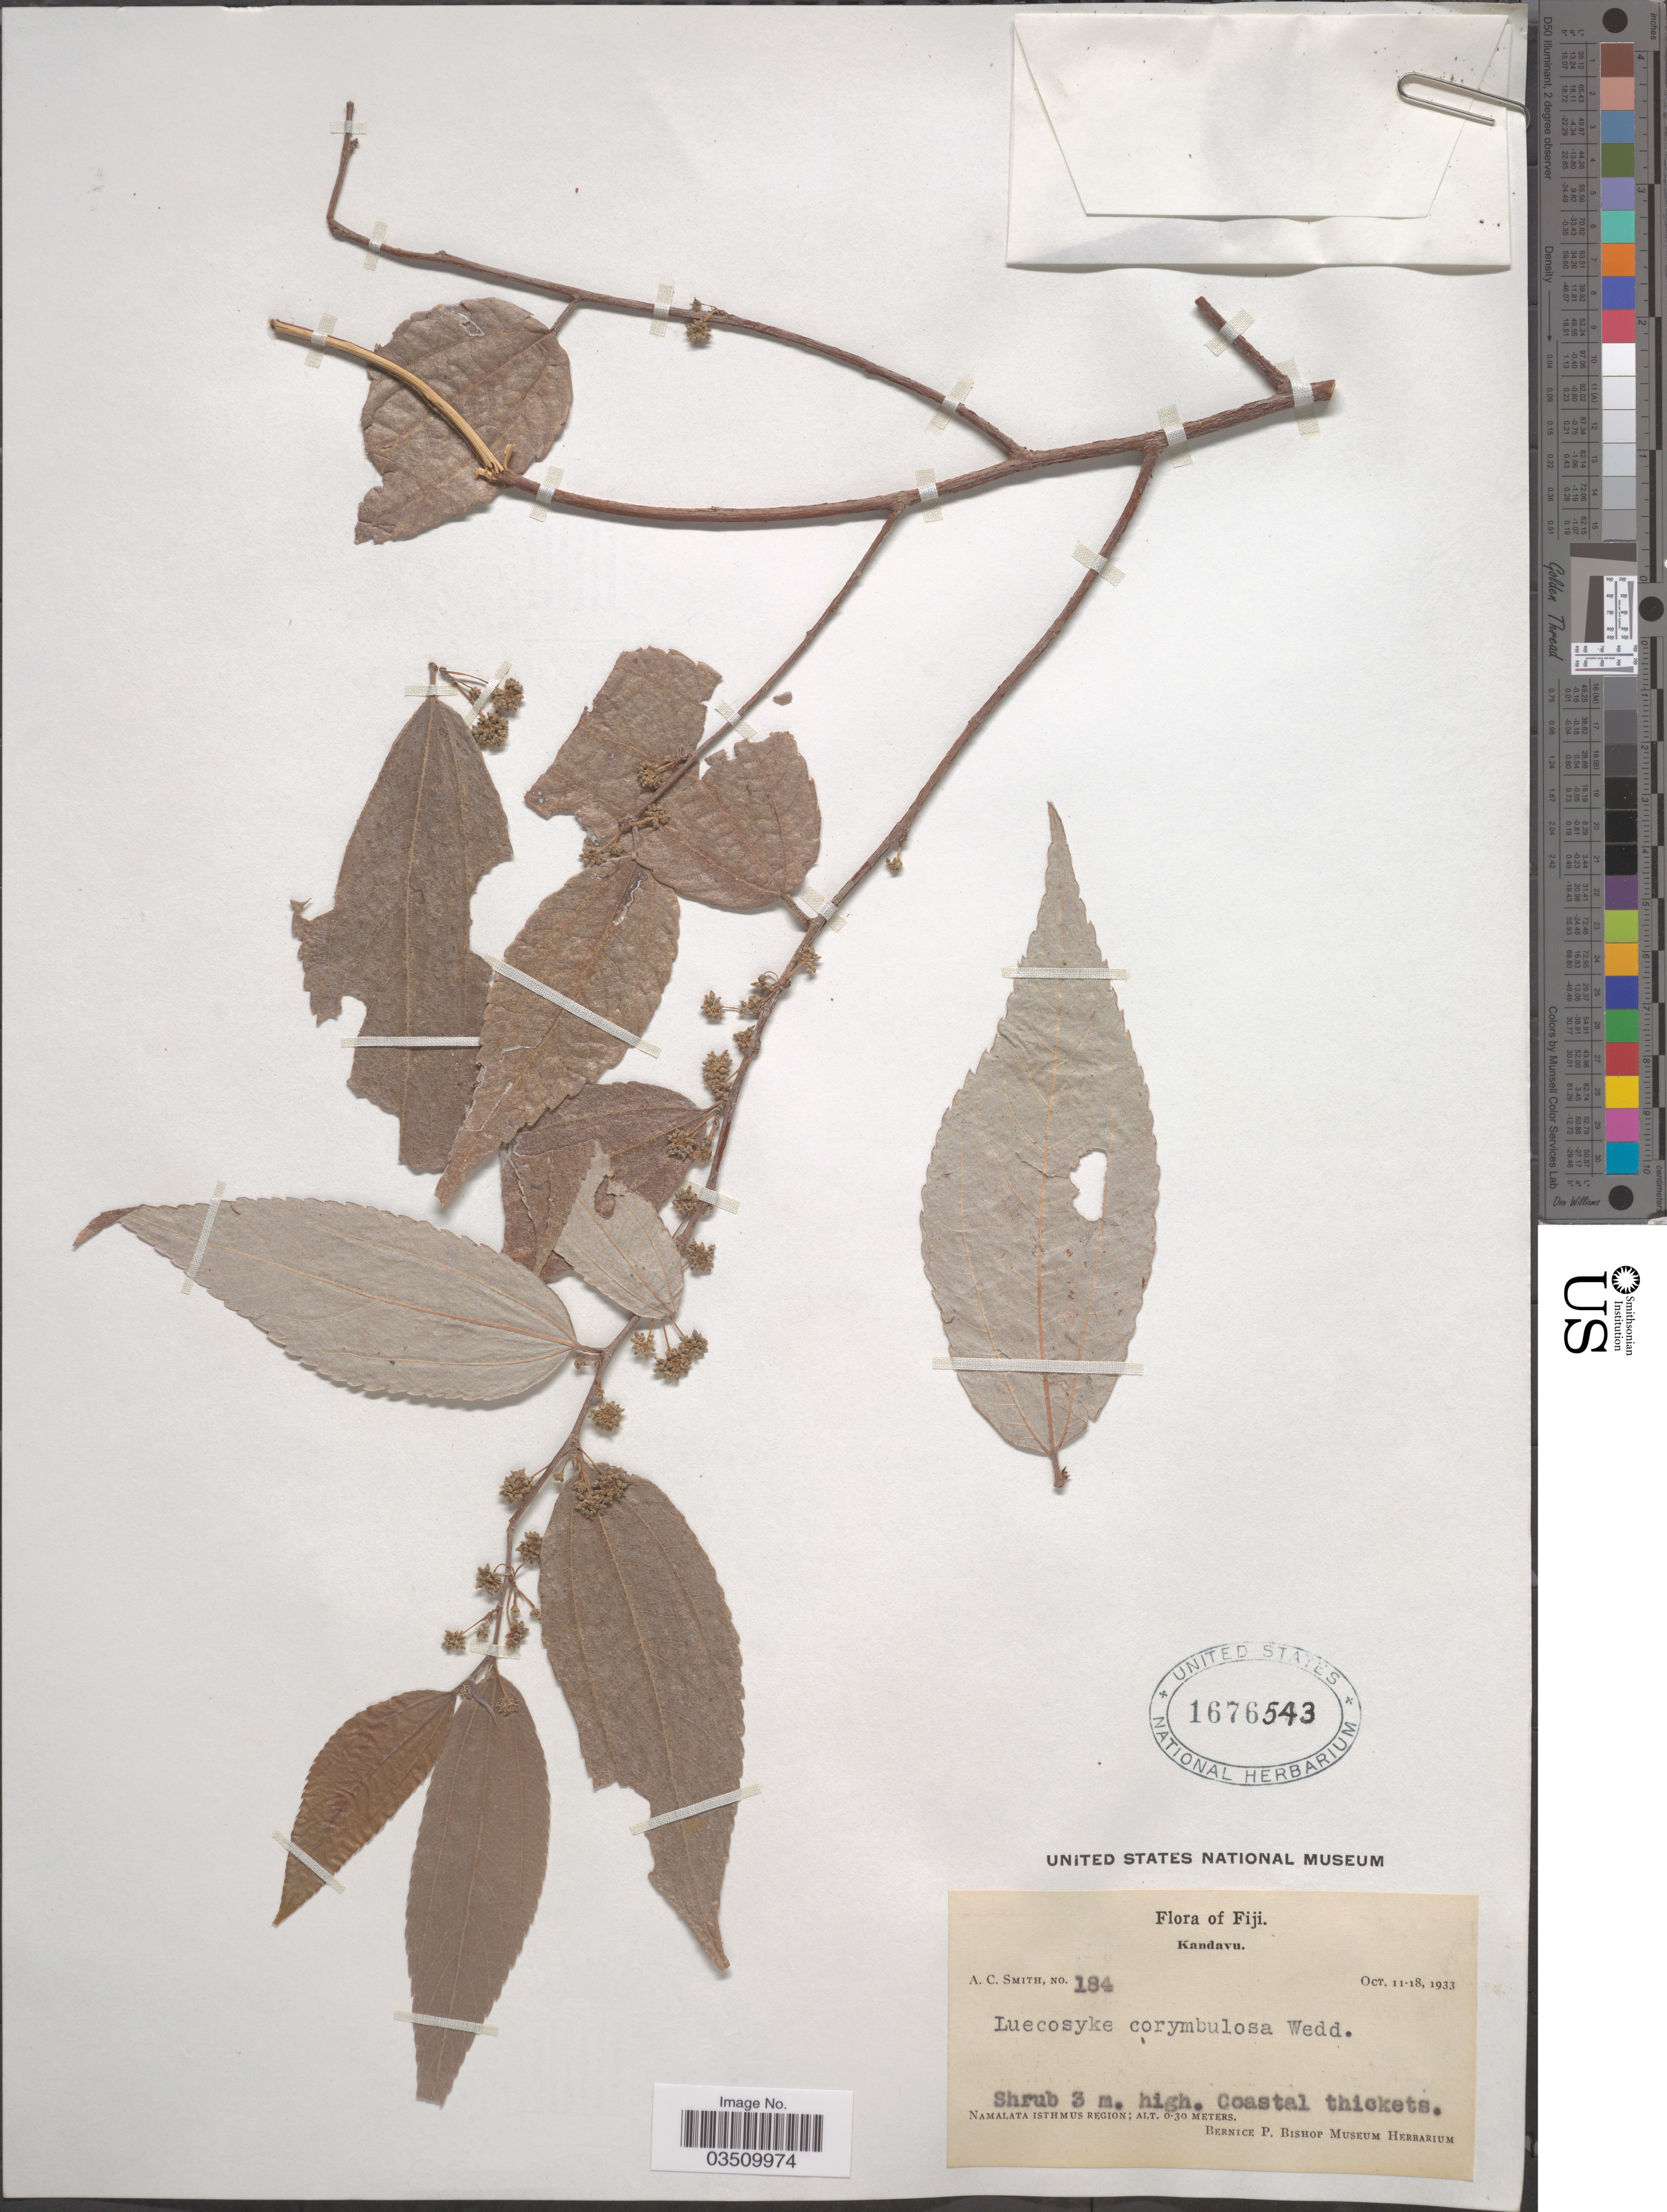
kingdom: Plantae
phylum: Tracheophyta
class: Magnoliopsida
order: Rosales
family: Urticaceae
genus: Leucosyke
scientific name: Leucosyke corymbulosa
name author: (Wedd.) Wedd.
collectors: A. C. Smith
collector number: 184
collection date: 1933-10-11/1933-10-18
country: Fiji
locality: Kandavu. Namalata Isthmus Region.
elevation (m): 0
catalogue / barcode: US 1676543